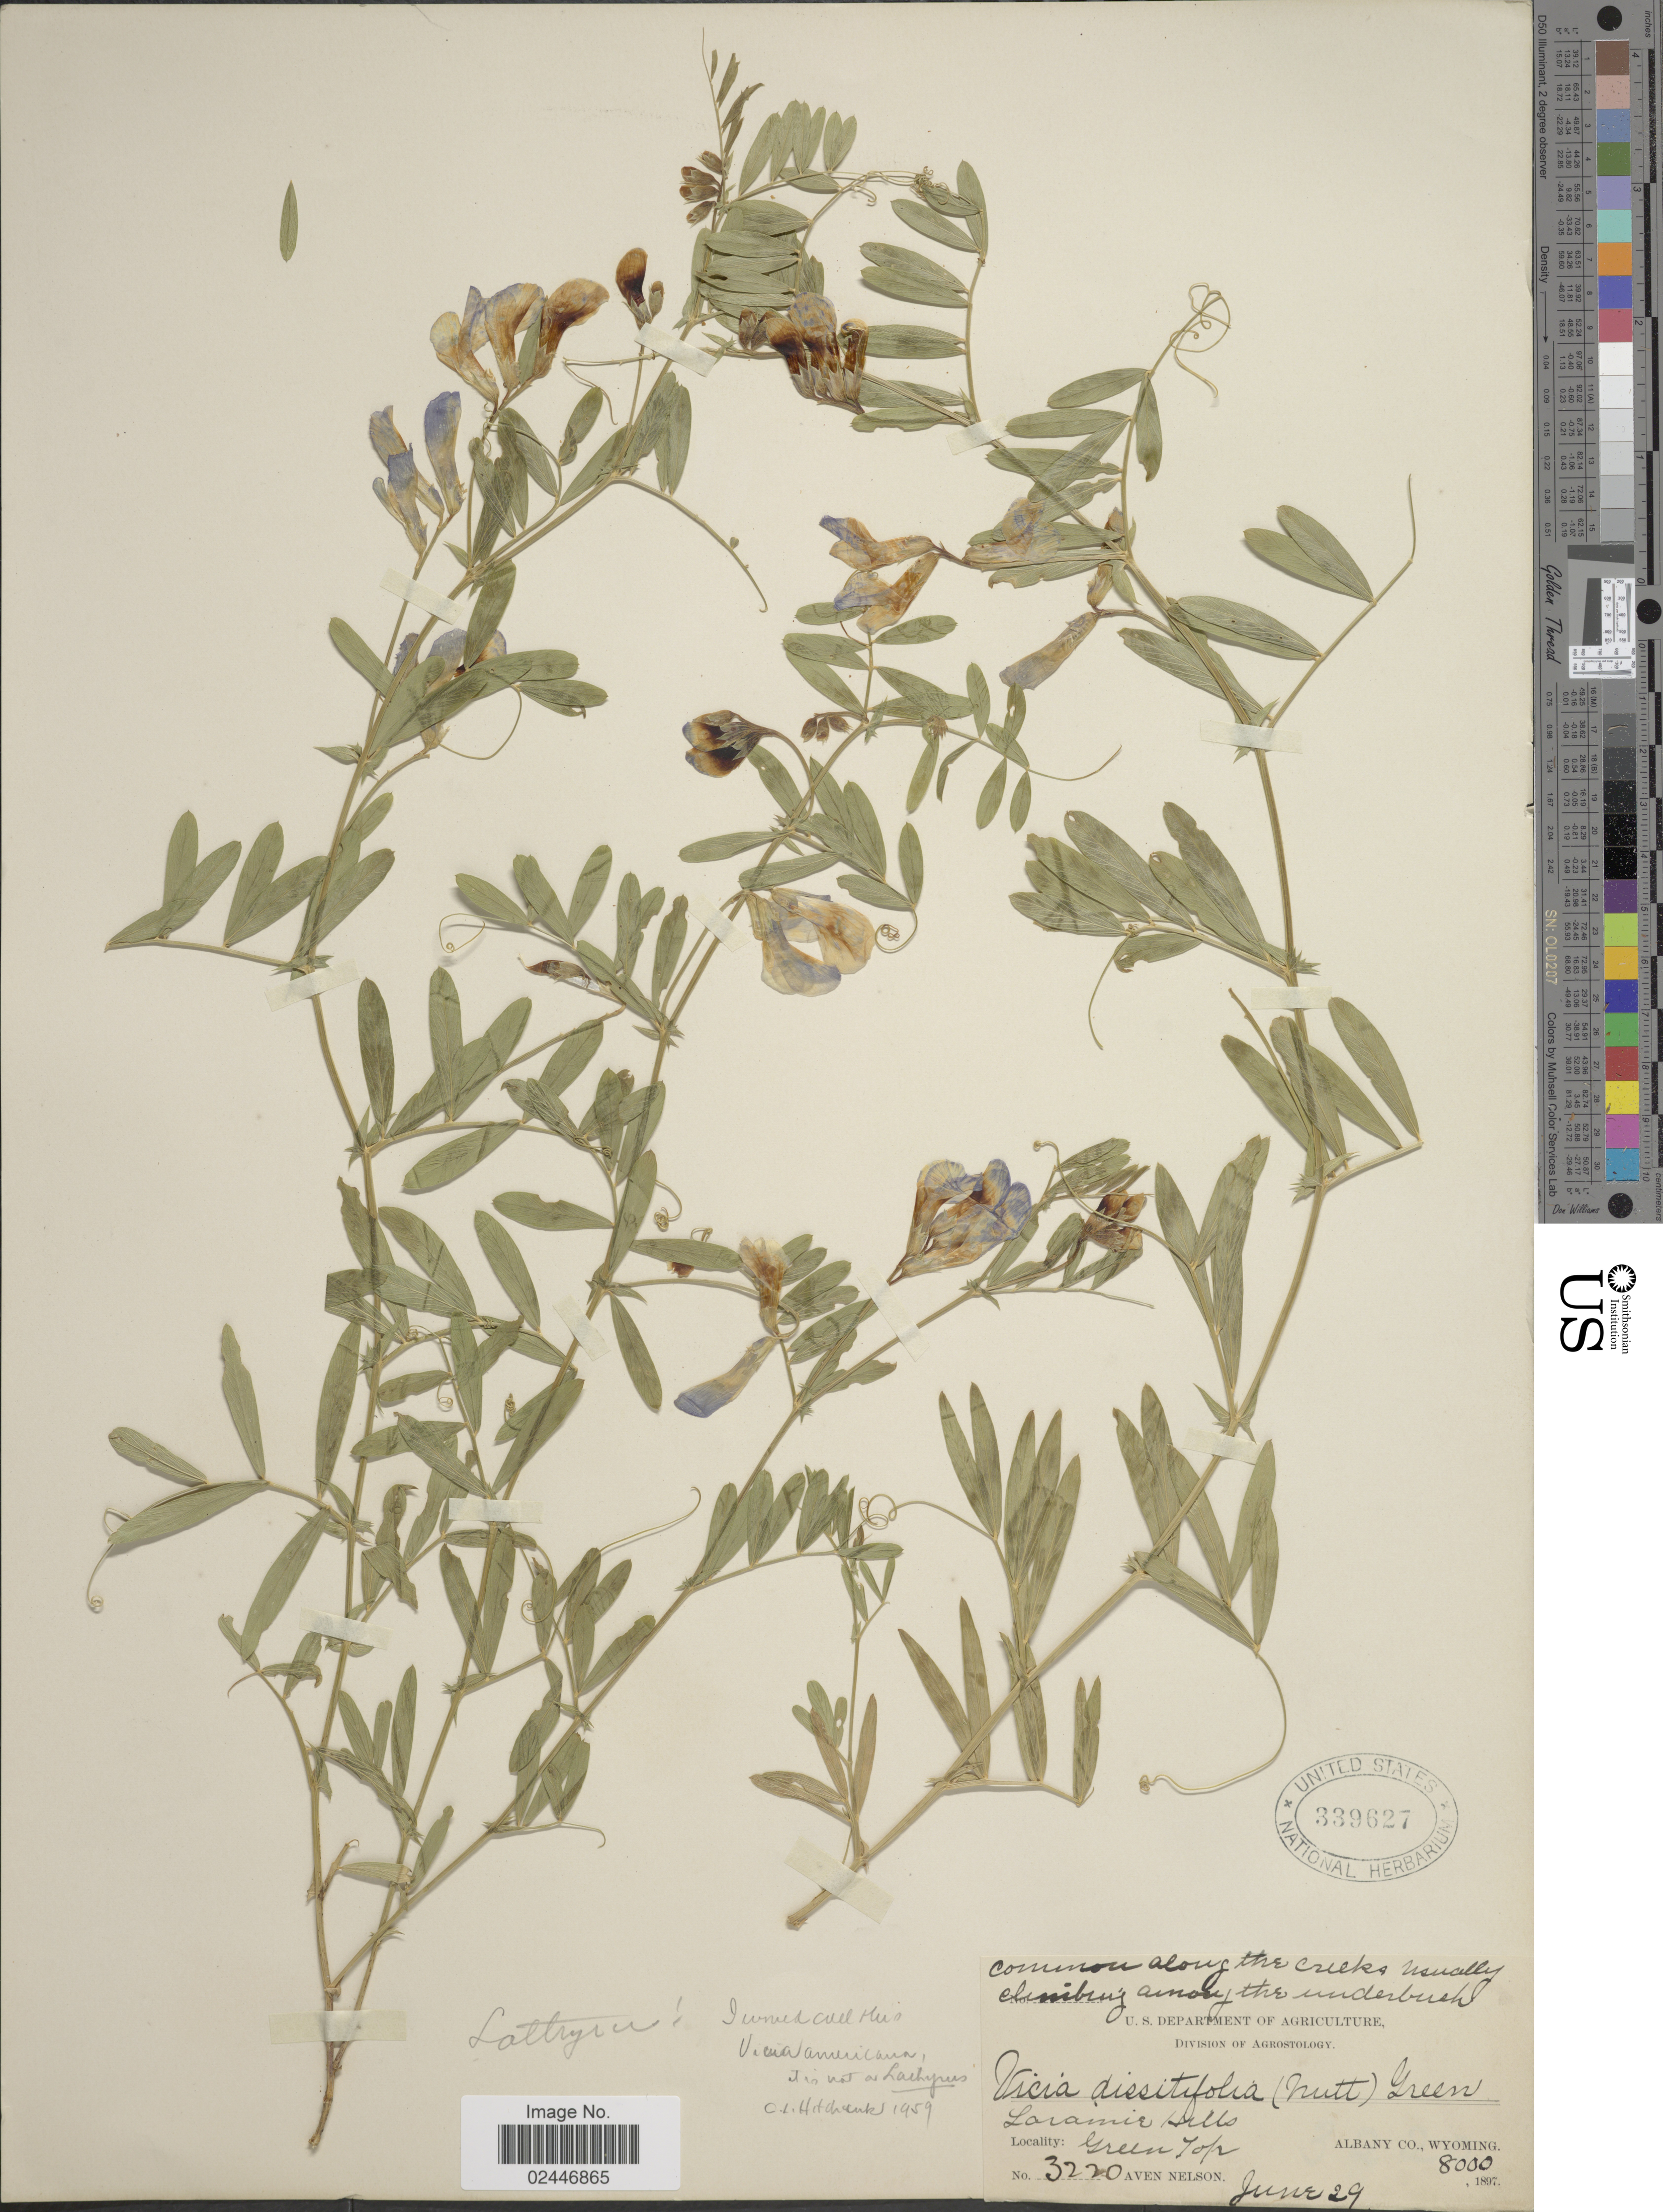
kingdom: Plantae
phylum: Tracheophyta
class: Magnoliopsida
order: Fabales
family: Fabaceae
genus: Vicia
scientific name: Vicia sp.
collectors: A. Nelson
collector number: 3220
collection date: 1897-06-29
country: United States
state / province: Wyoming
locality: Laramie Hills, Green Top, Albany Co.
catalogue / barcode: US 339627